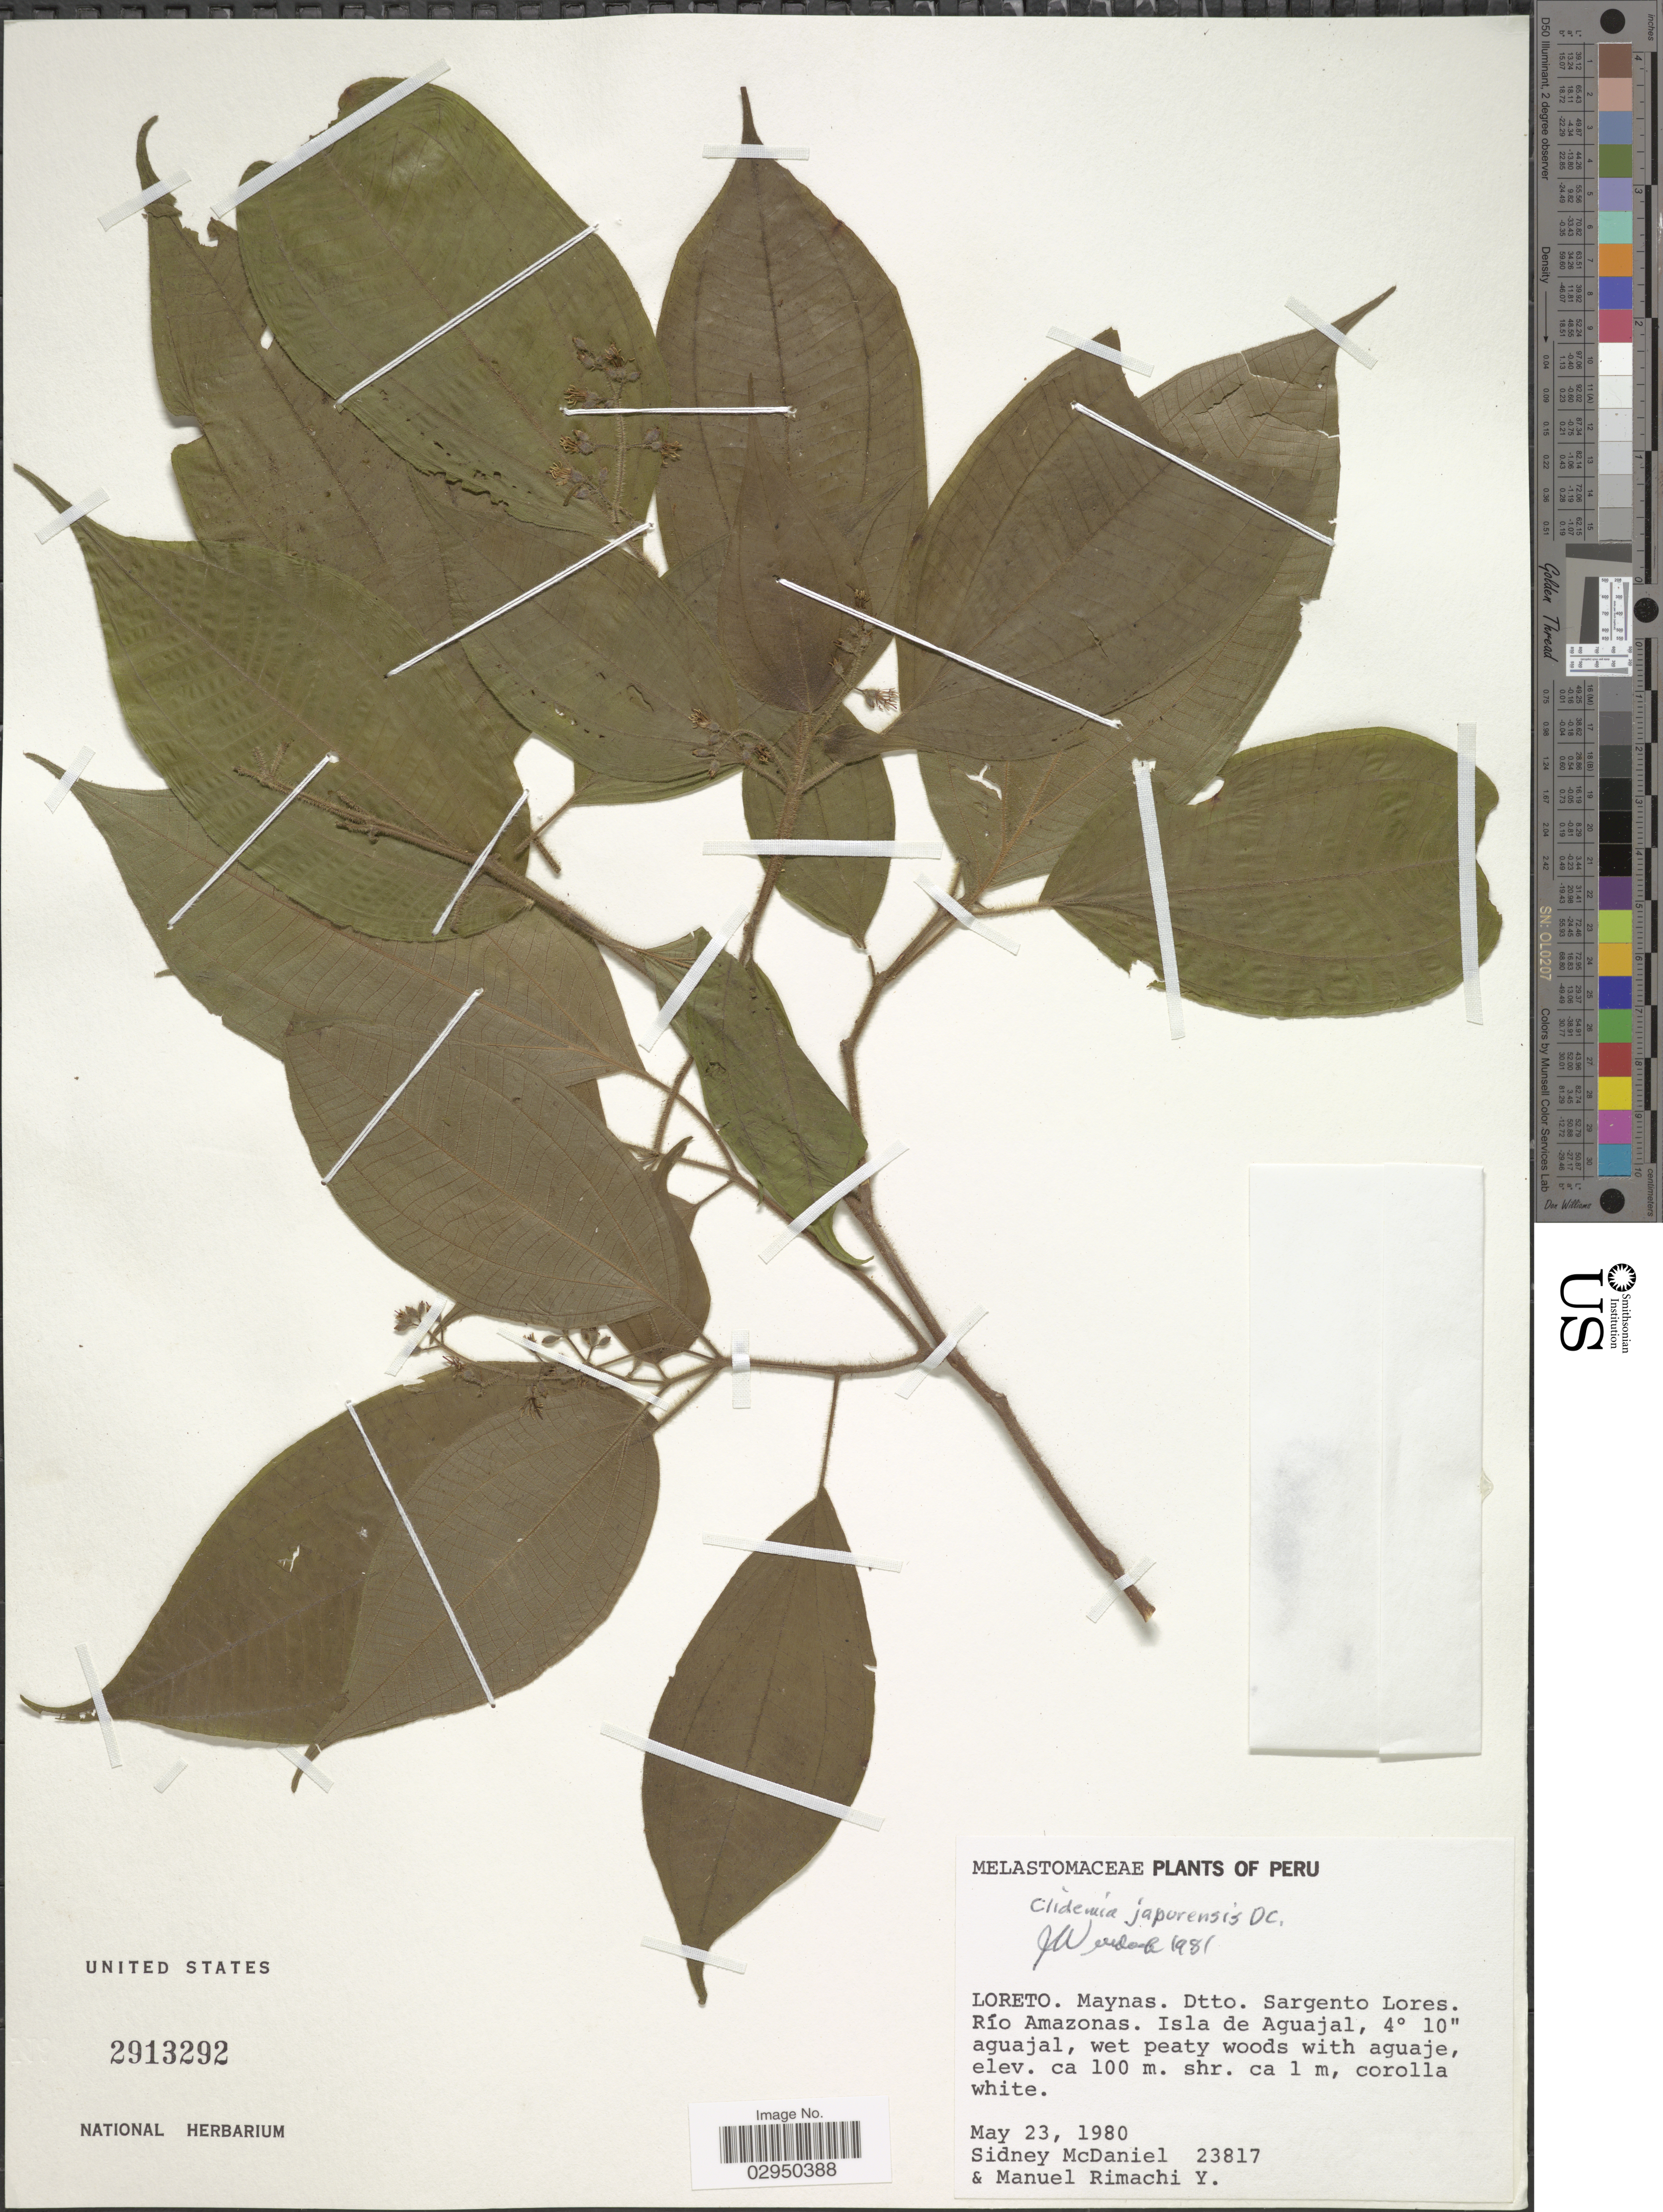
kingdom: Plantae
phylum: Tracheophyta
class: Magnoliopsida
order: Myrtales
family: Melastomataceae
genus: Clidemia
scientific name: Clidemia japurensis var. heterobasis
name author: (DC.) Wurdack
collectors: S. McDaniel & M. Rimachi Y.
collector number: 23817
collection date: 1980-05-23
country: Peru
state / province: Loreto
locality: Maynas. Dtto. Sargento Lores. Río Amazonas. Isla de Aguajal, 4° 10' aguajal.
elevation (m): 100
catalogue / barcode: US 2913292